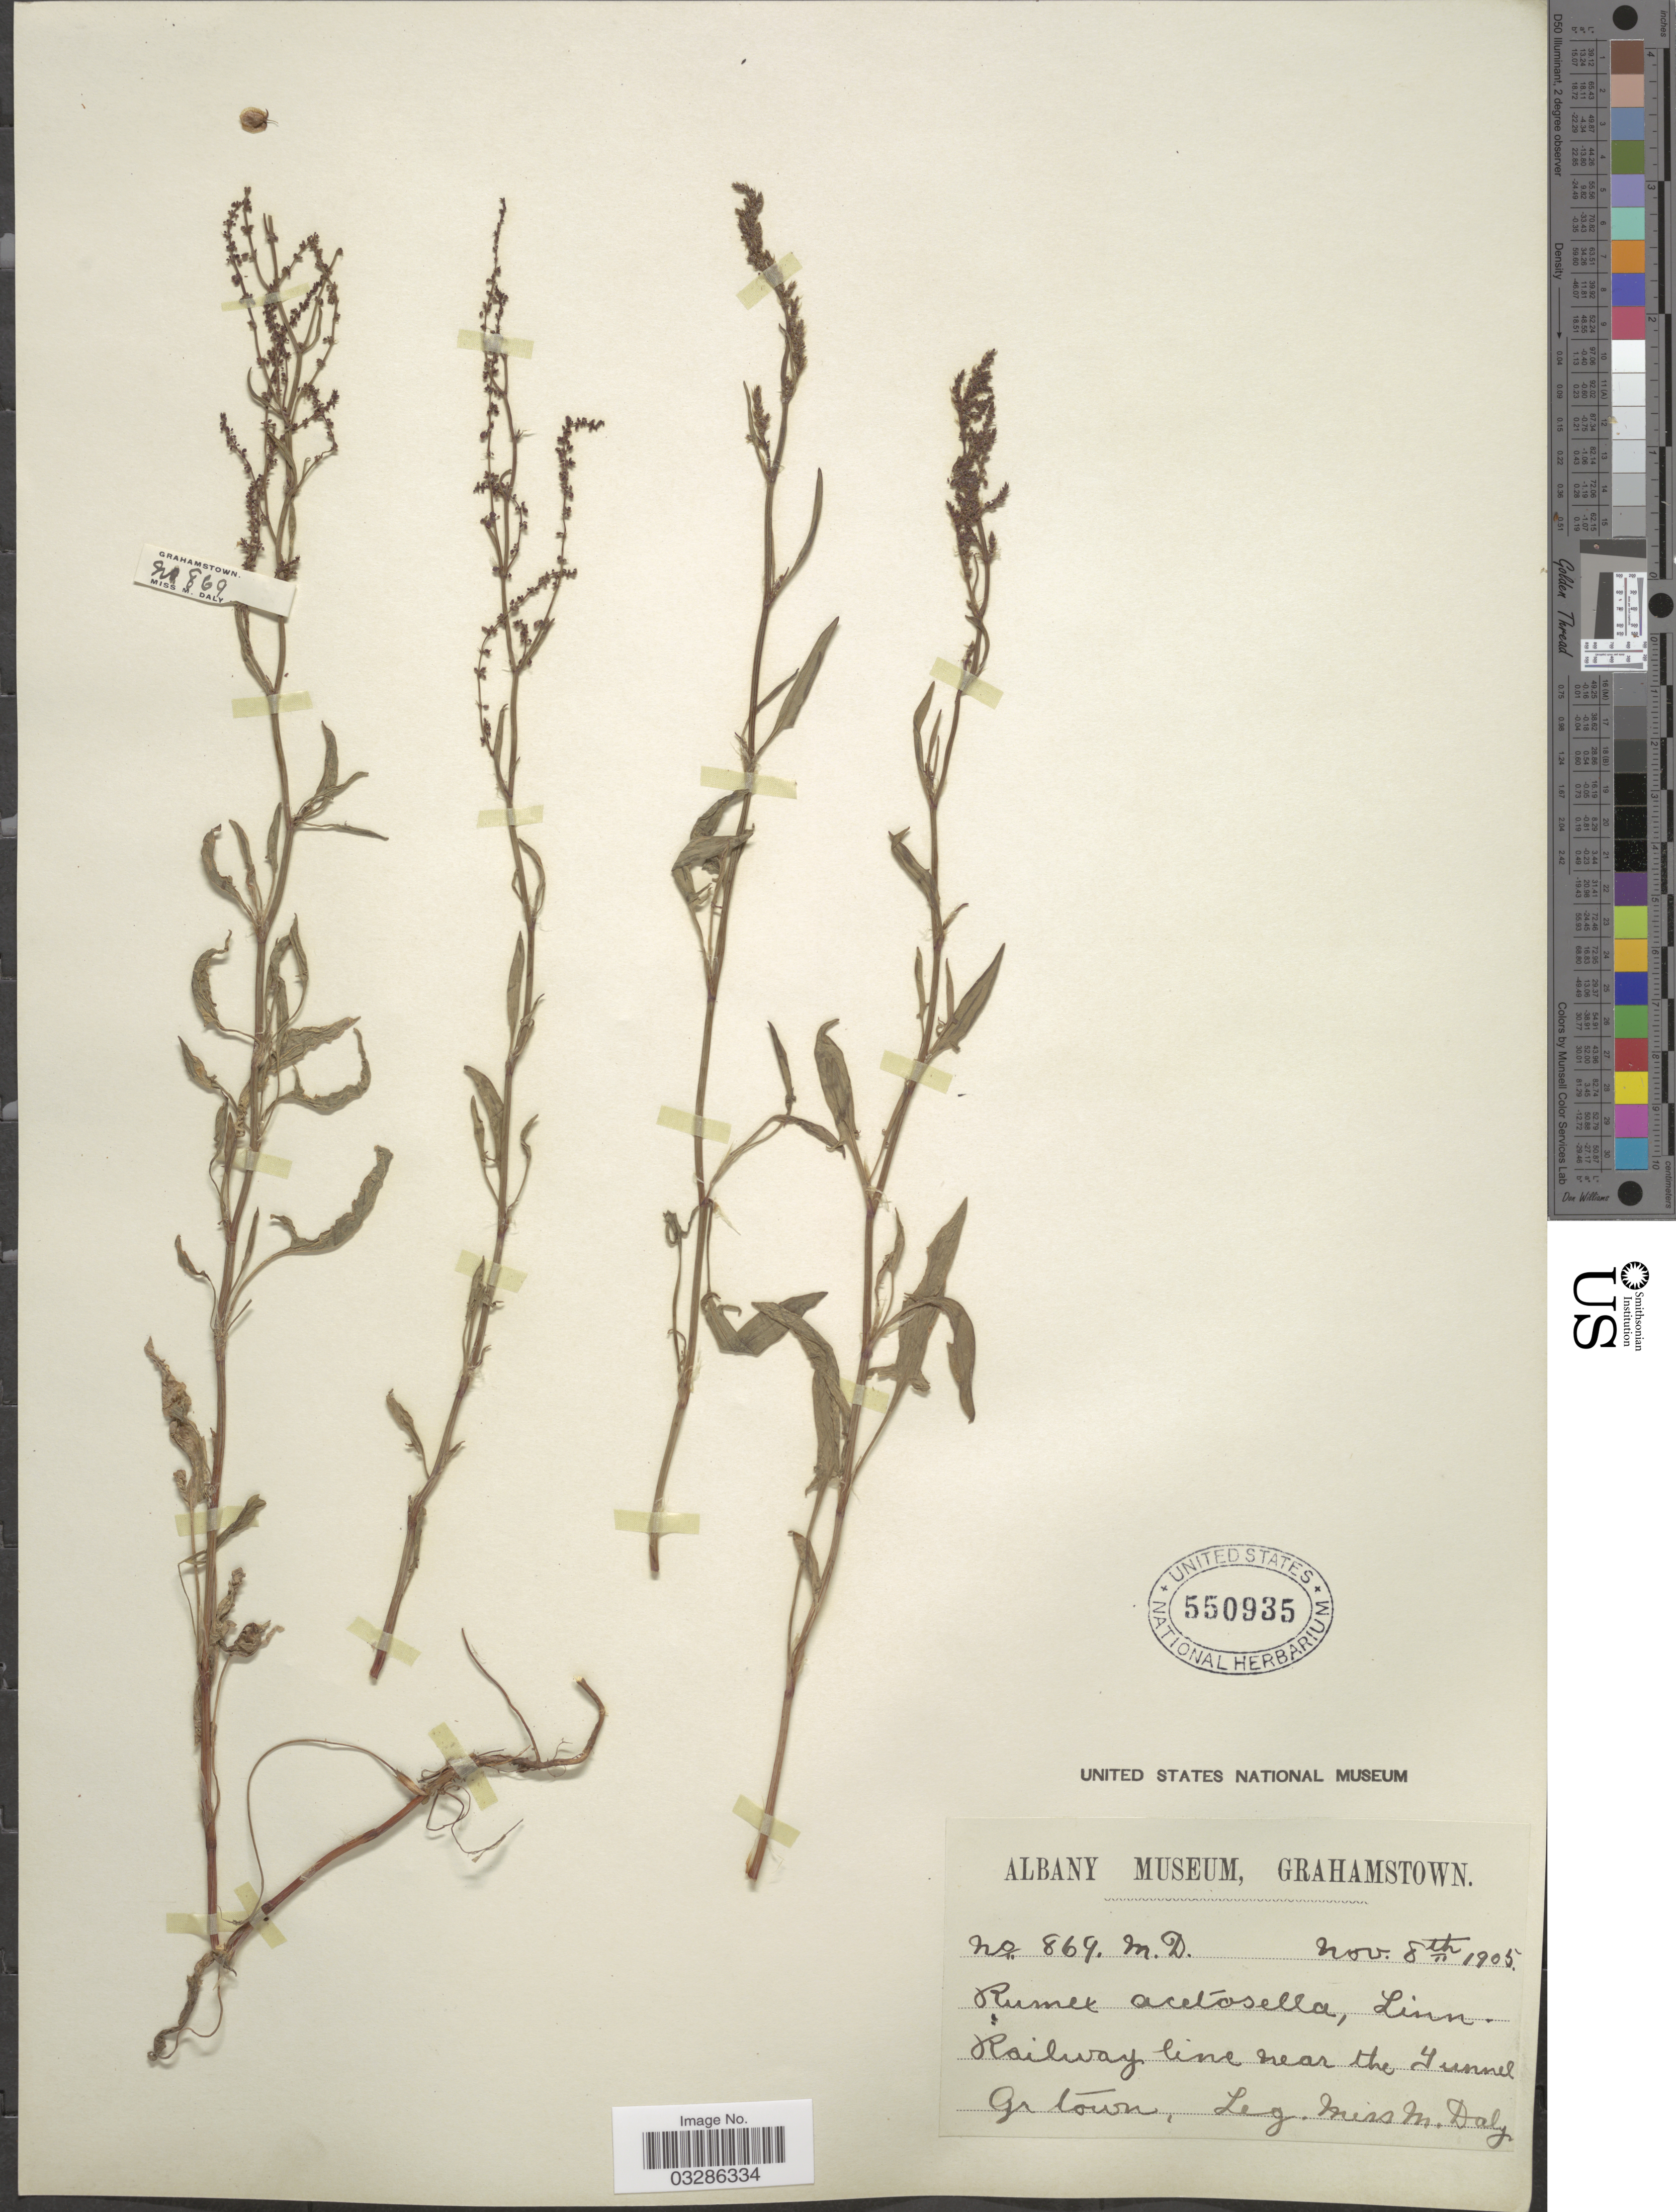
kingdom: Plantae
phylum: Tracheophyta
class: Magnoliopsida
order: Caryophyllales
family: Polygonaceae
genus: Rumex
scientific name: Rumex acetosella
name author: L.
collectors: M. Daly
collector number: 869M.D.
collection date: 1905-11-08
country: South Africa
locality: Railway line near the Tunnel Gr town.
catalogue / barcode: US 550935